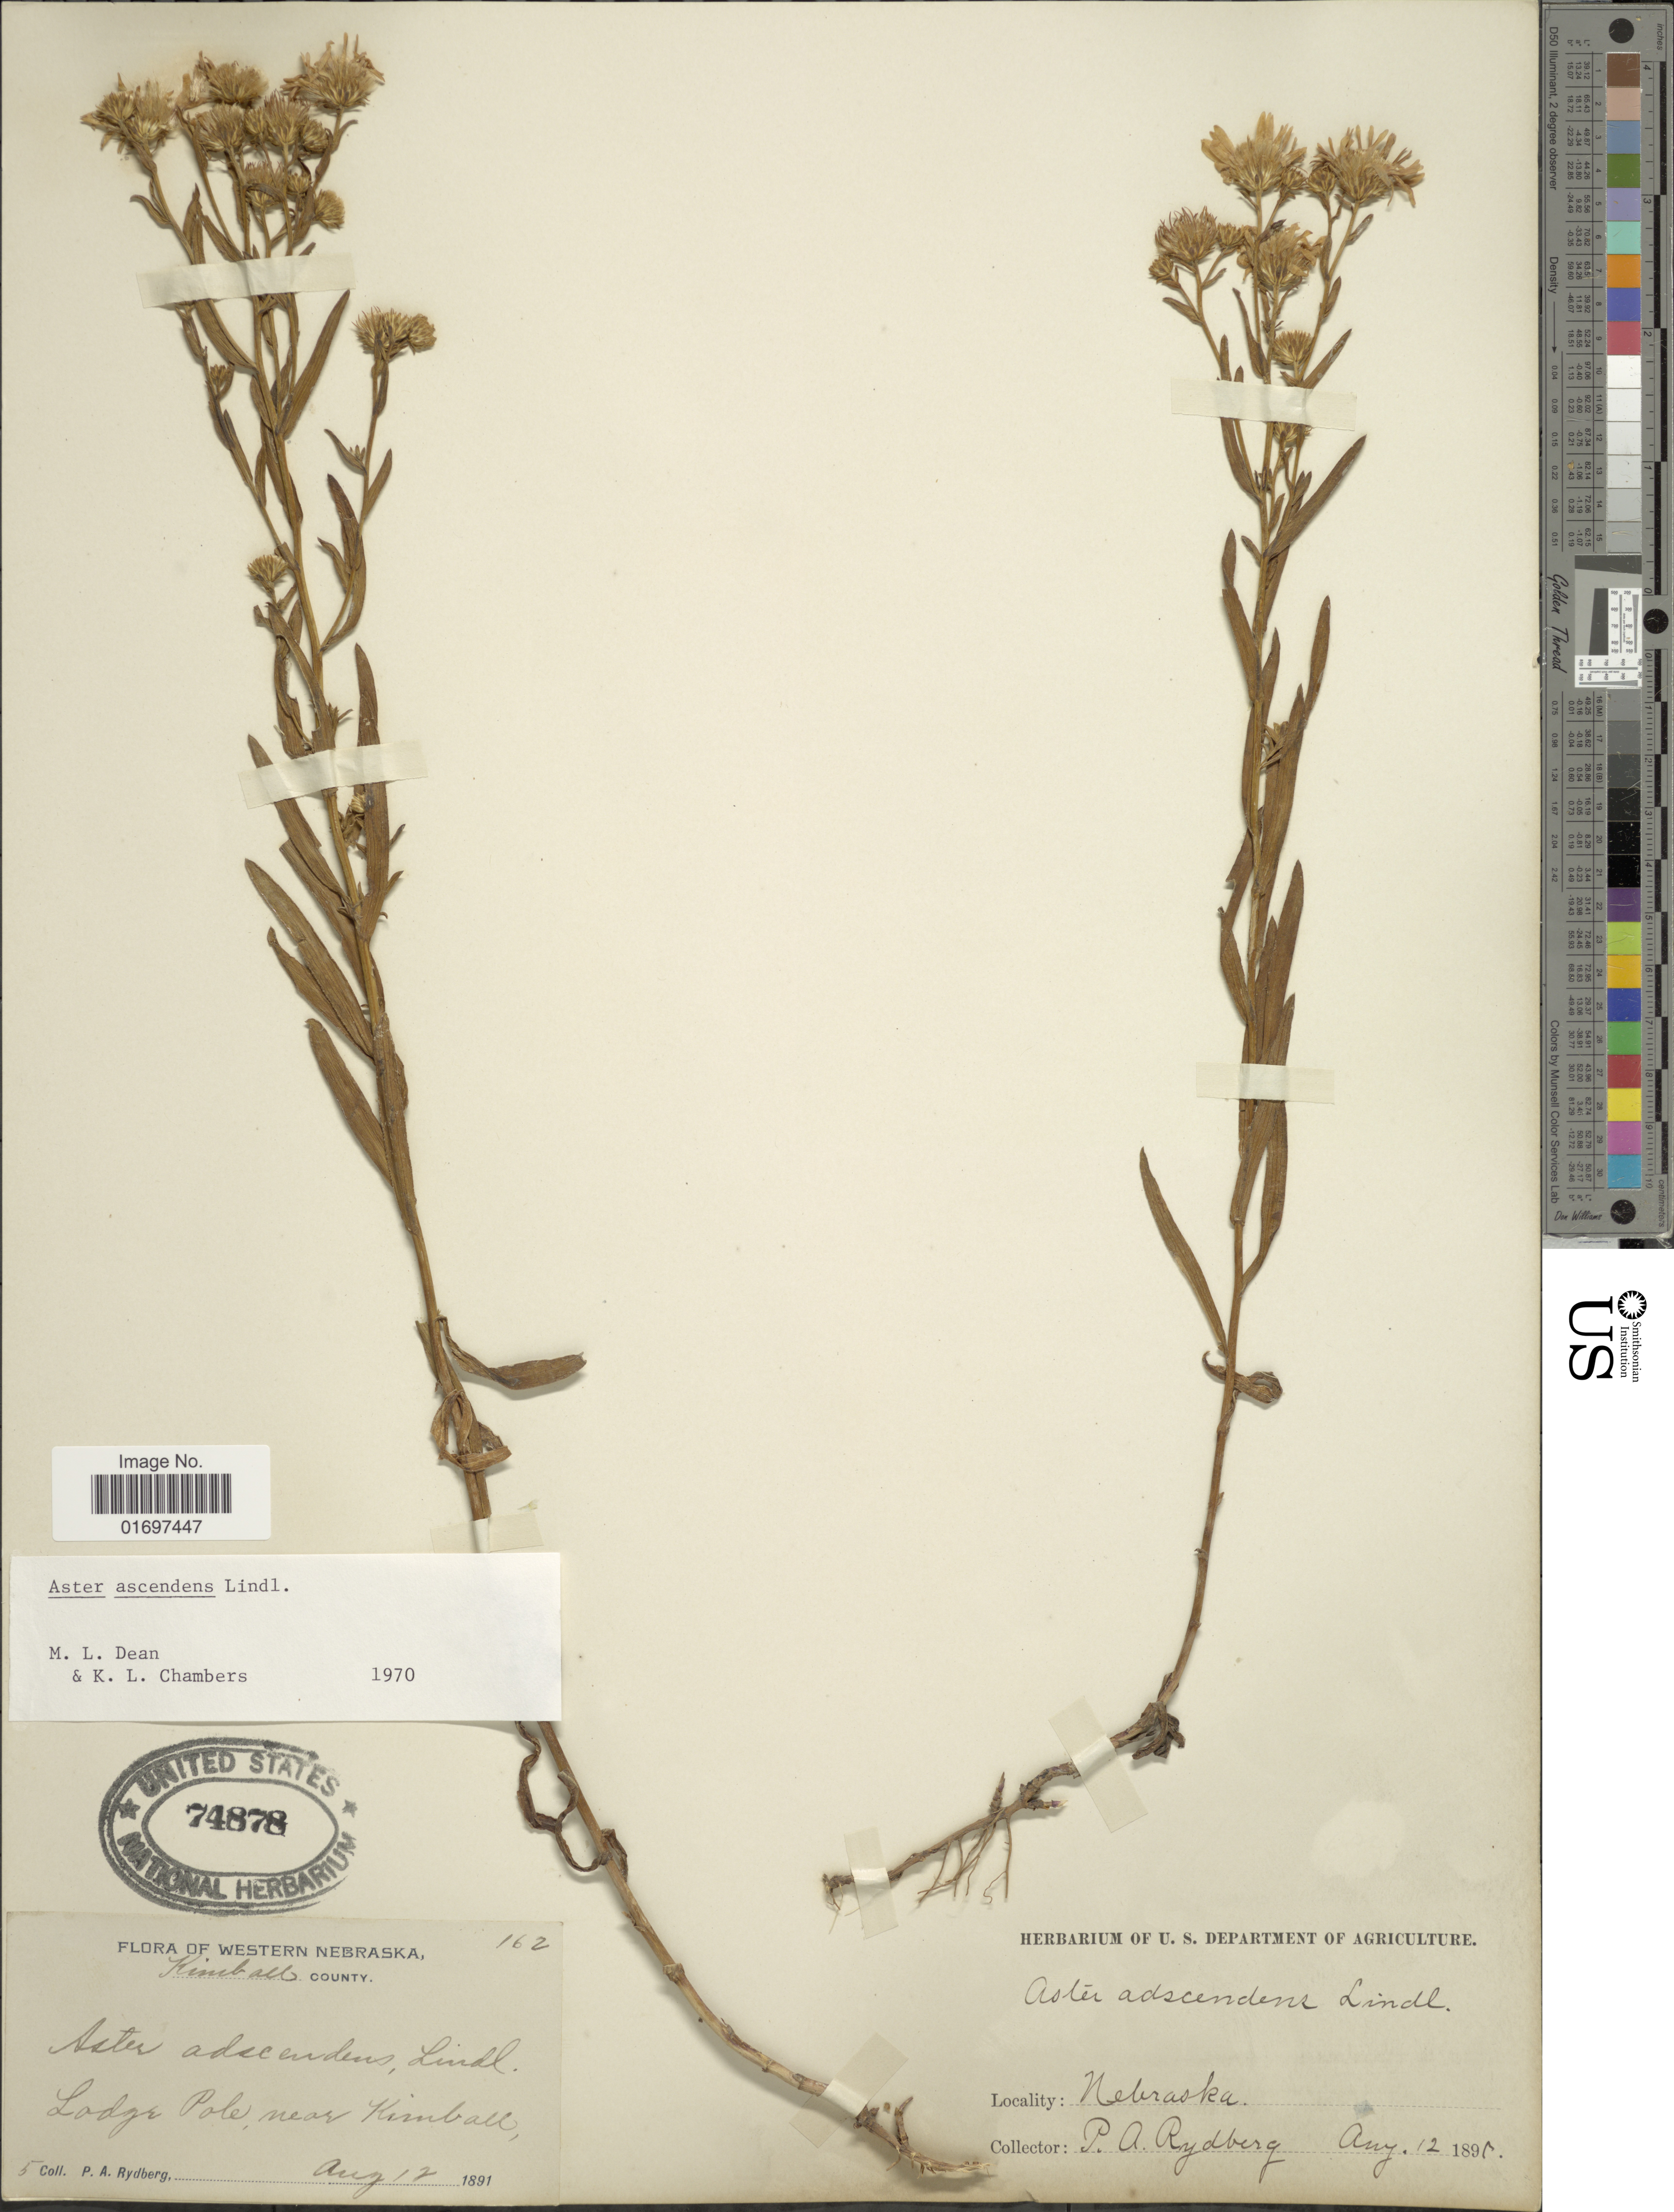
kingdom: Plantae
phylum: Tracheophyta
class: Magnoliopsida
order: Asterales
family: Asteraceae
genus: Symphyotrichum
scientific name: Symphyotrichum ascendens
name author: (Lindl.) G.L. Nesom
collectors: P. A. Rydberg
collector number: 162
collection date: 1891-08-12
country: United States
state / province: Nebraska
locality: Western Nebraska. Kimball County. Lodge Pole, near Kimball.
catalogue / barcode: US 74878